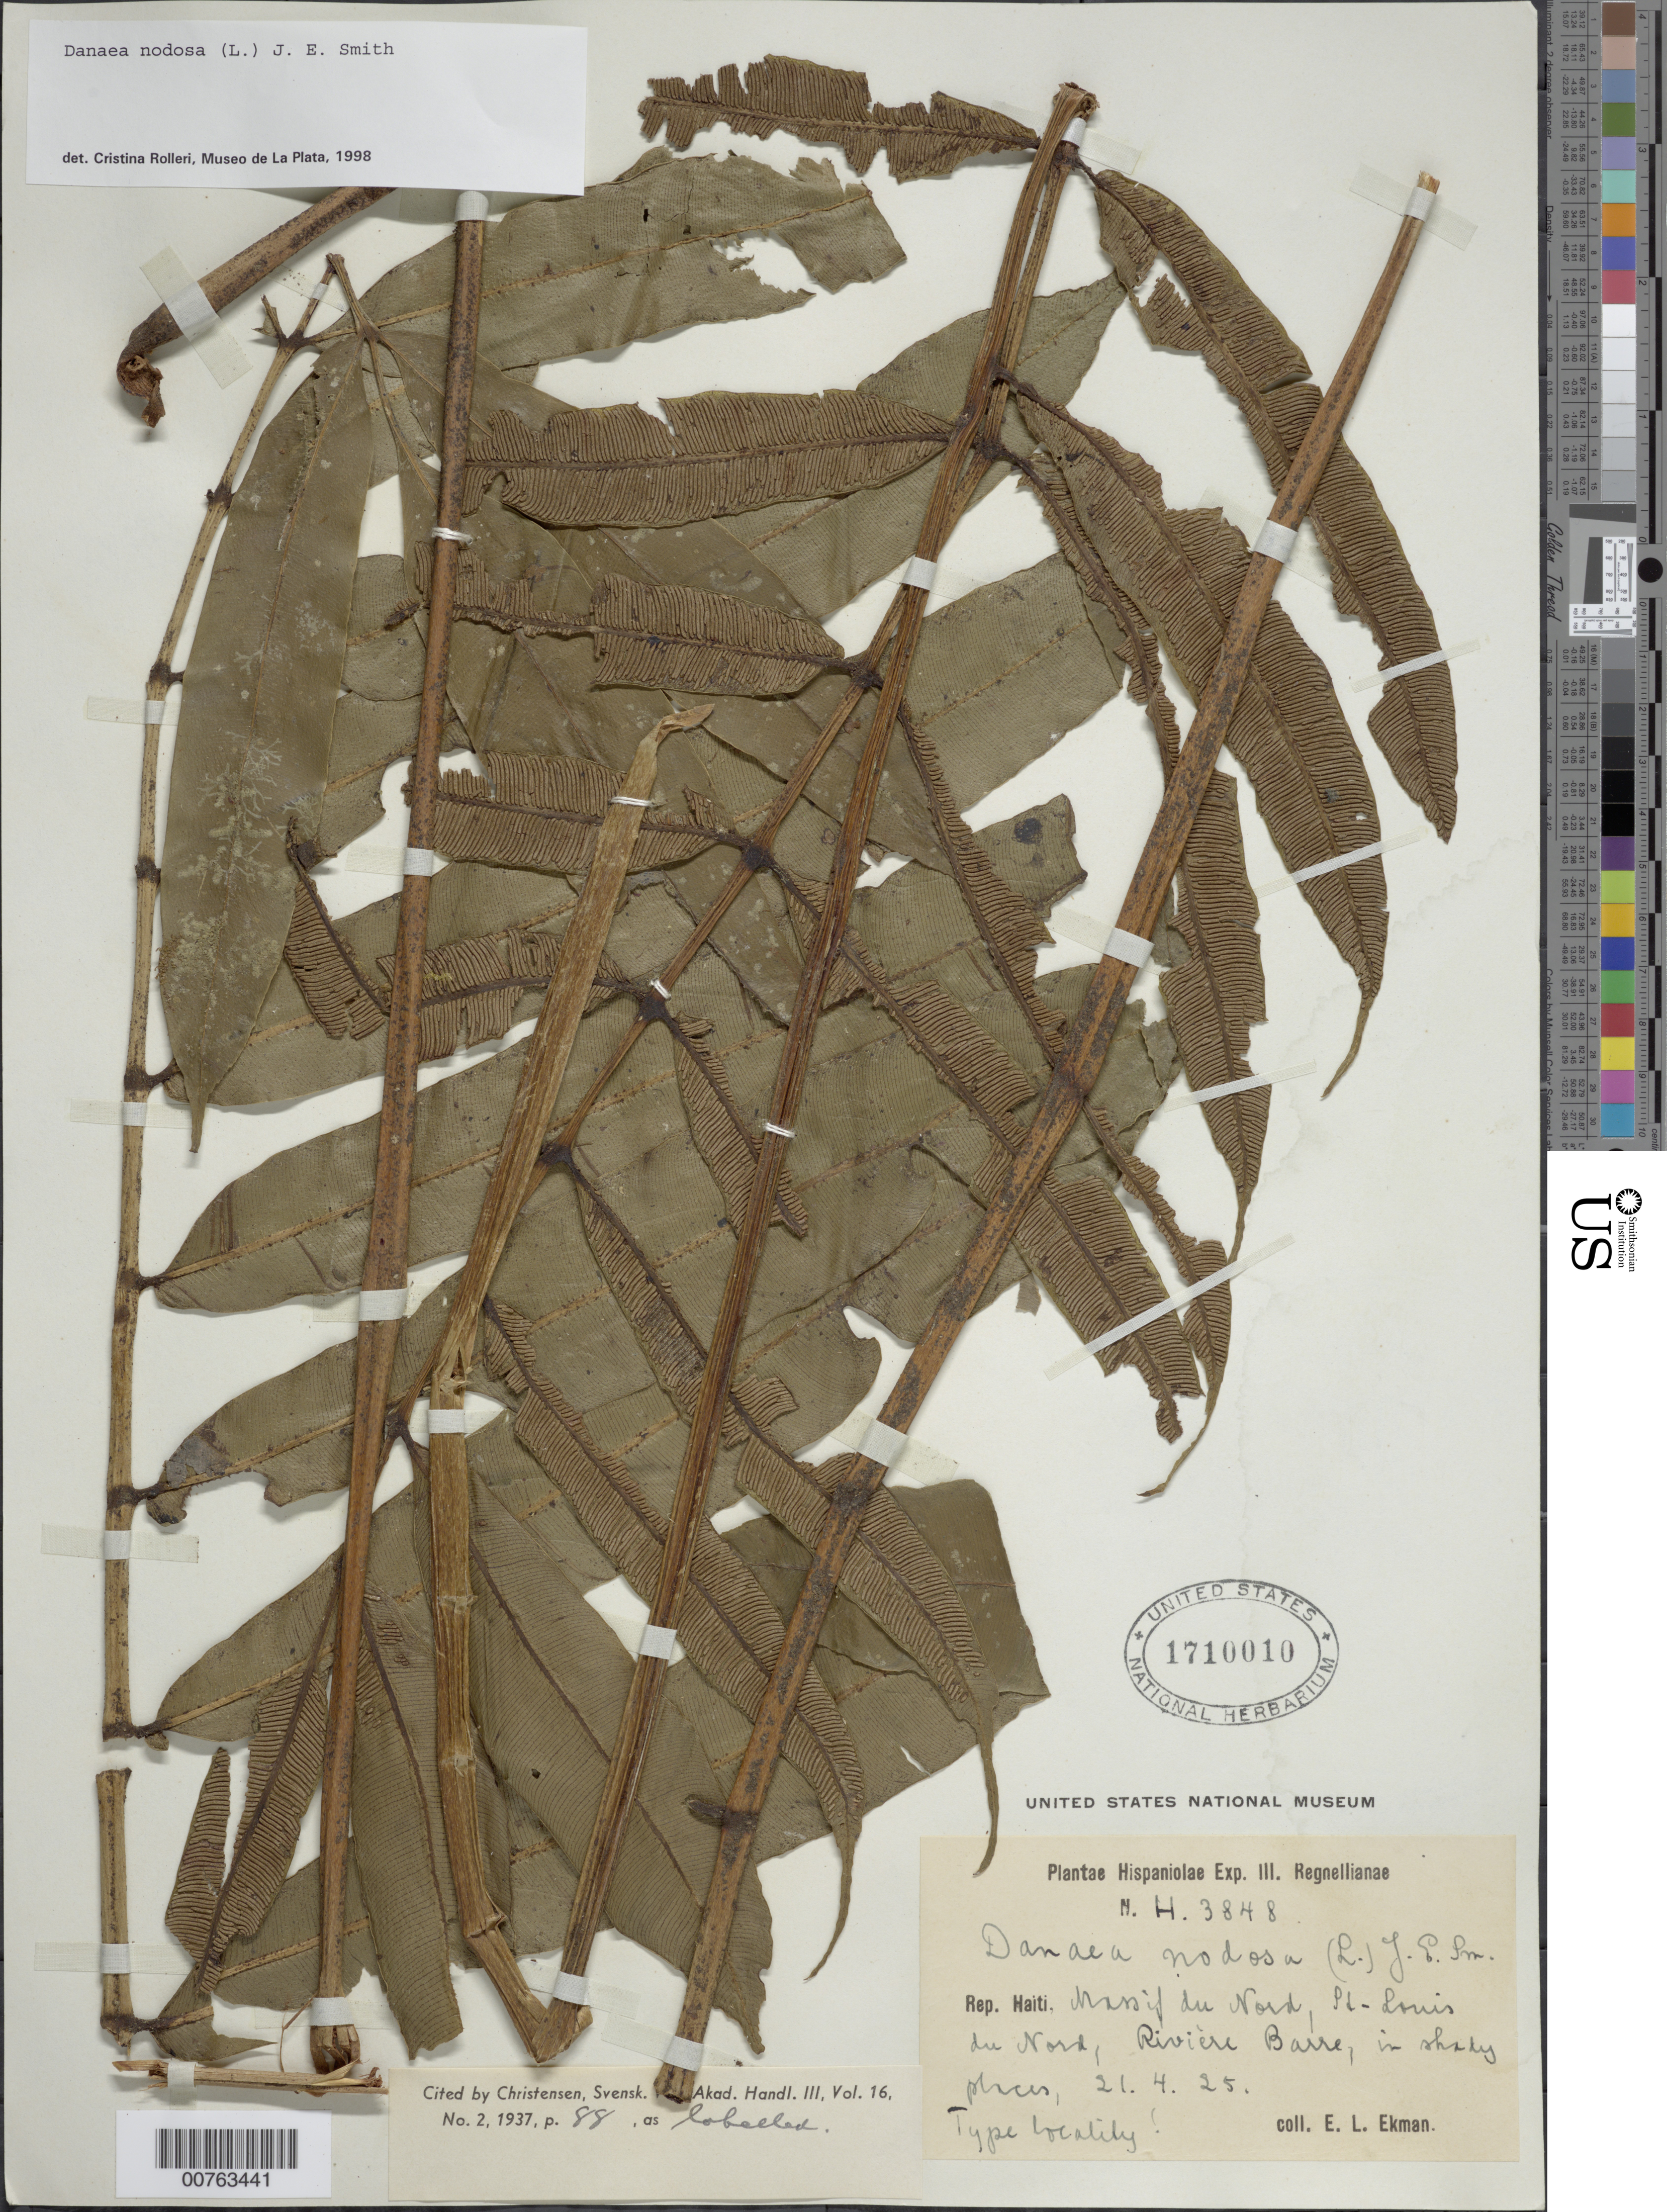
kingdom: Plantae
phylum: Tracheophyta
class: Polypodiopsida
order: Marattiales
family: Marattiaceae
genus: Danaea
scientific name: Danaea nodosa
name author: (L.) Sm.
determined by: Rolleri, Cristina H.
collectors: E. L. Ekman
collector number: H 3848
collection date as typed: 21 Apr 1925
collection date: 1925-04-21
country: Haiti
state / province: Nord-Óuest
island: Hispaniola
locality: Massif du Nord, St. Louis du Nord, Rivière Barre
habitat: In shady places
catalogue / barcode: US 1710010